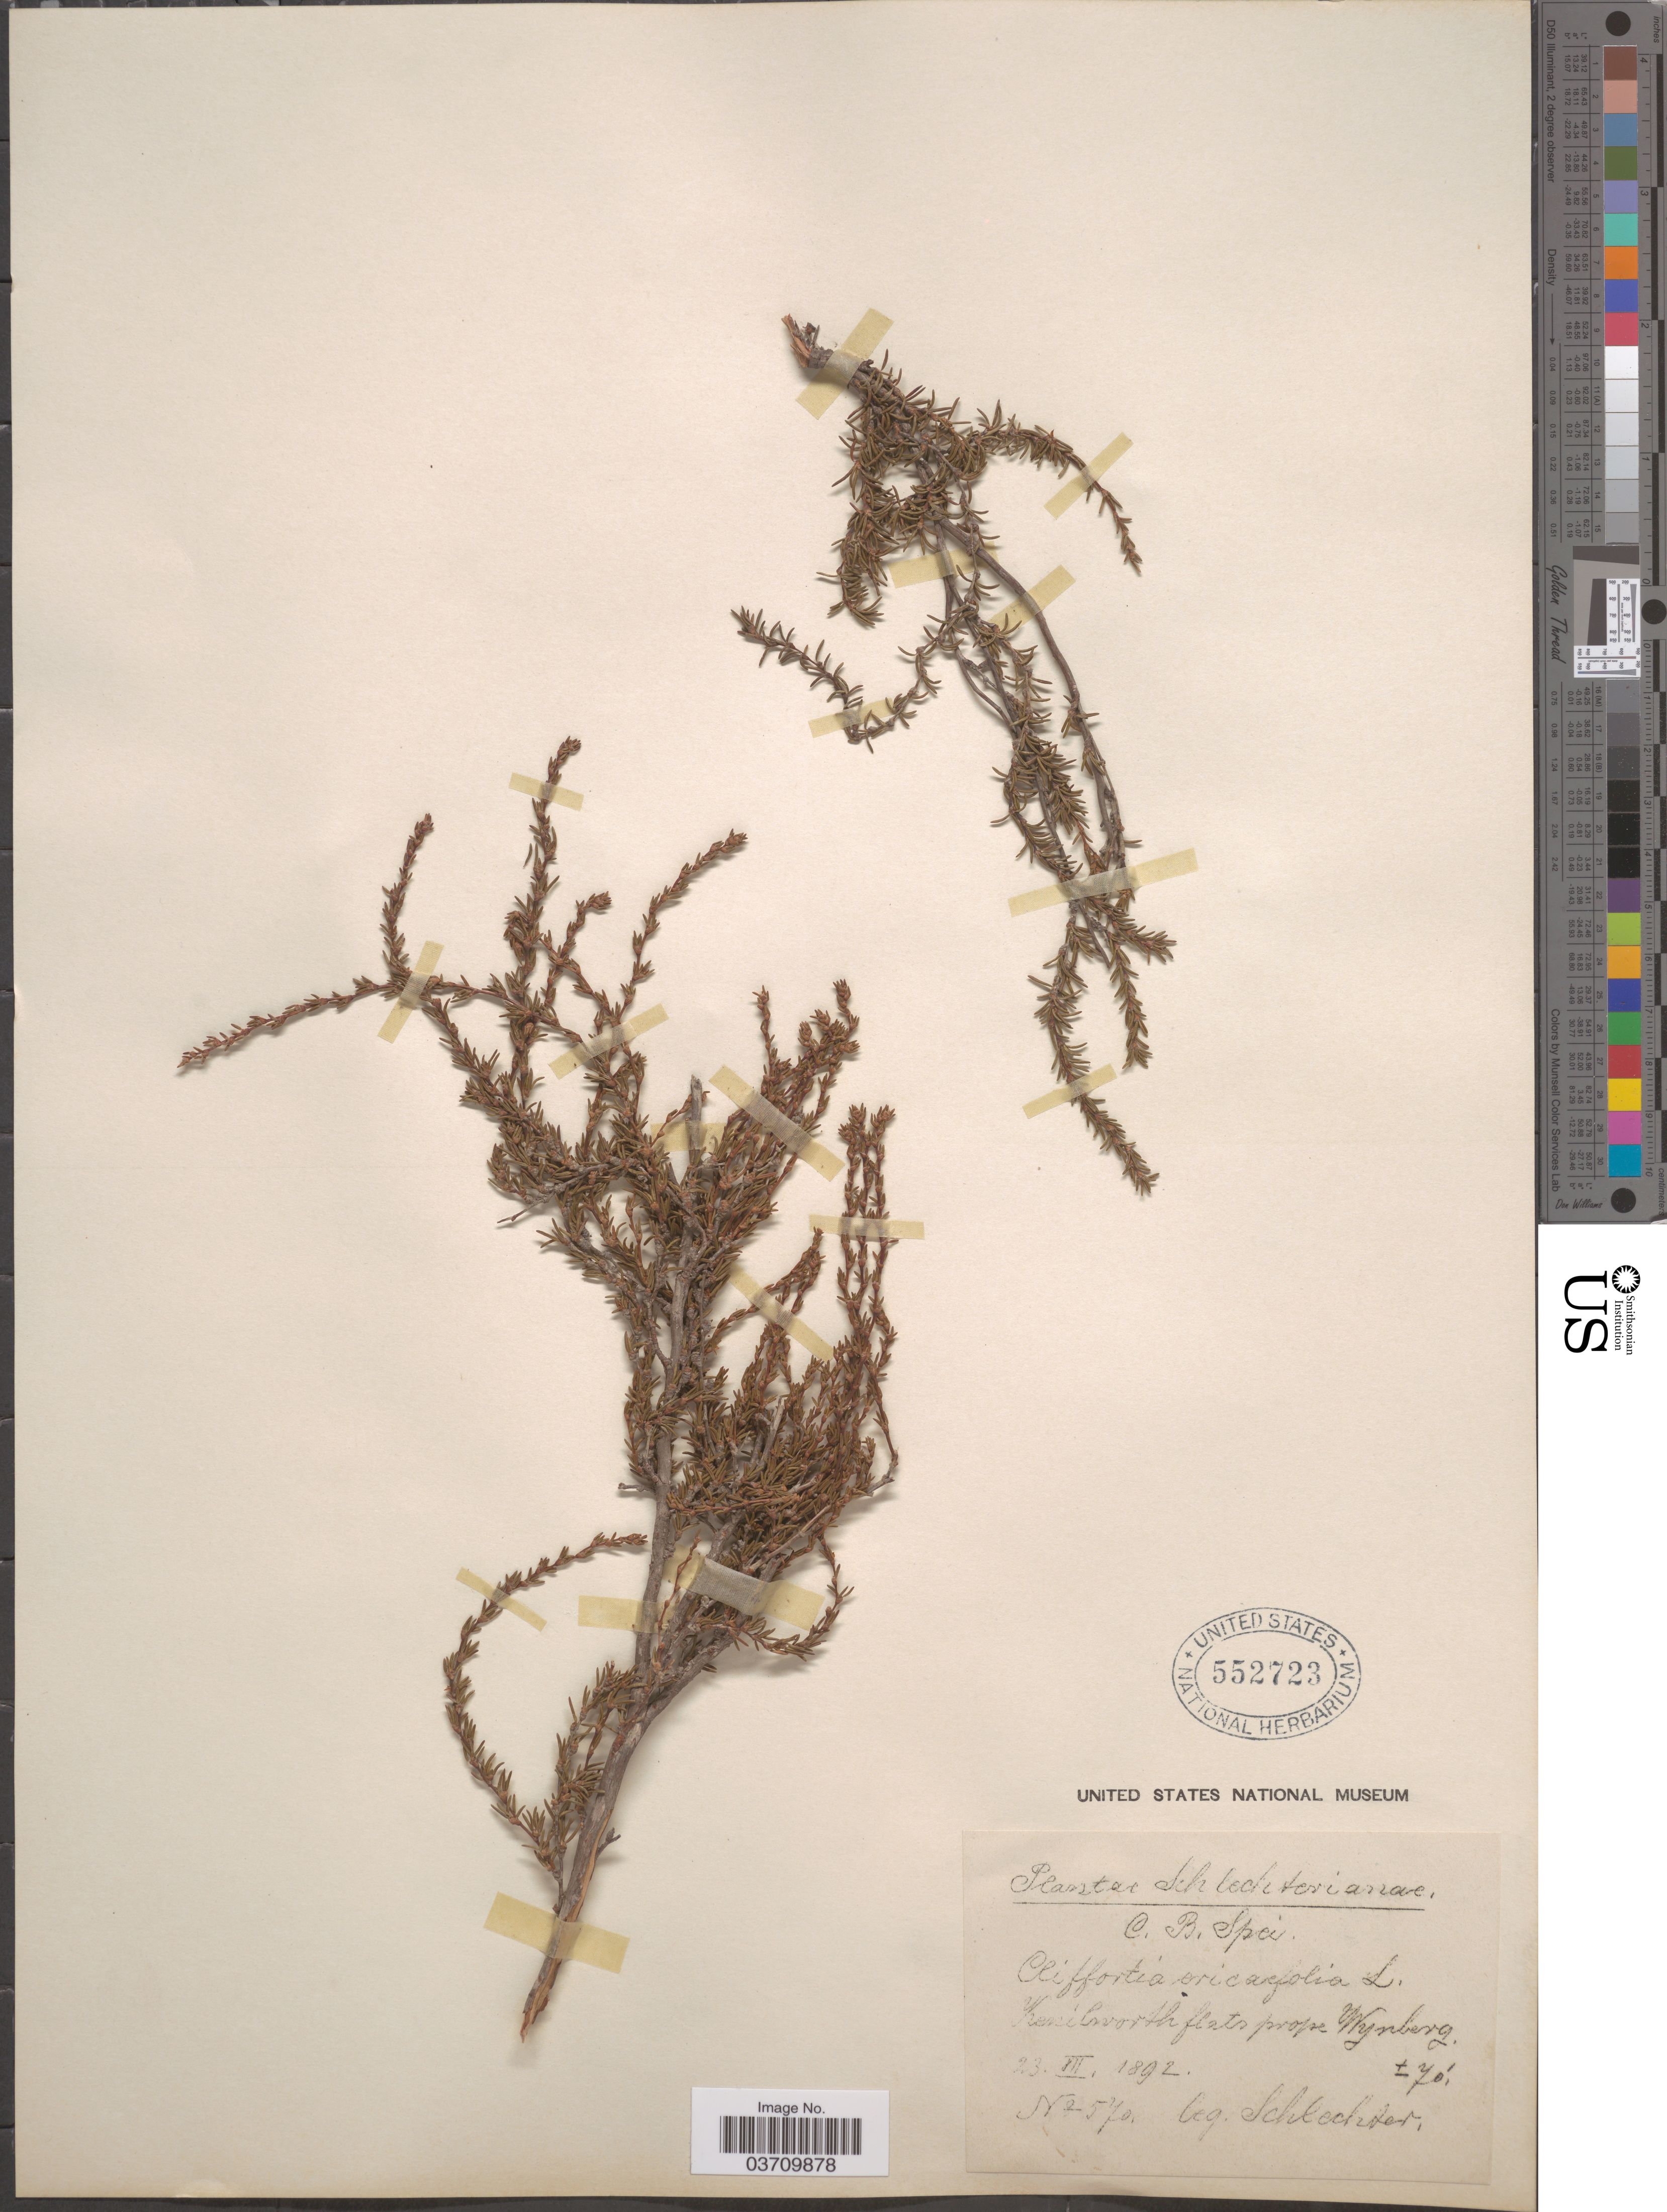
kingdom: Plantae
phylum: Tracheophyta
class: Magnoliopsida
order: Rosales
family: Rosaceae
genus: Cliffortia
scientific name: Cliffortia ericaefolia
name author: L. f.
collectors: Schlechter, --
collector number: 570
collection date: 1892-12-23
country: South Africa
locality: C. B. Spei. Kenilworth flats prope Wynberg.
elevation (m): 21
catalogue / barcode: US 552723